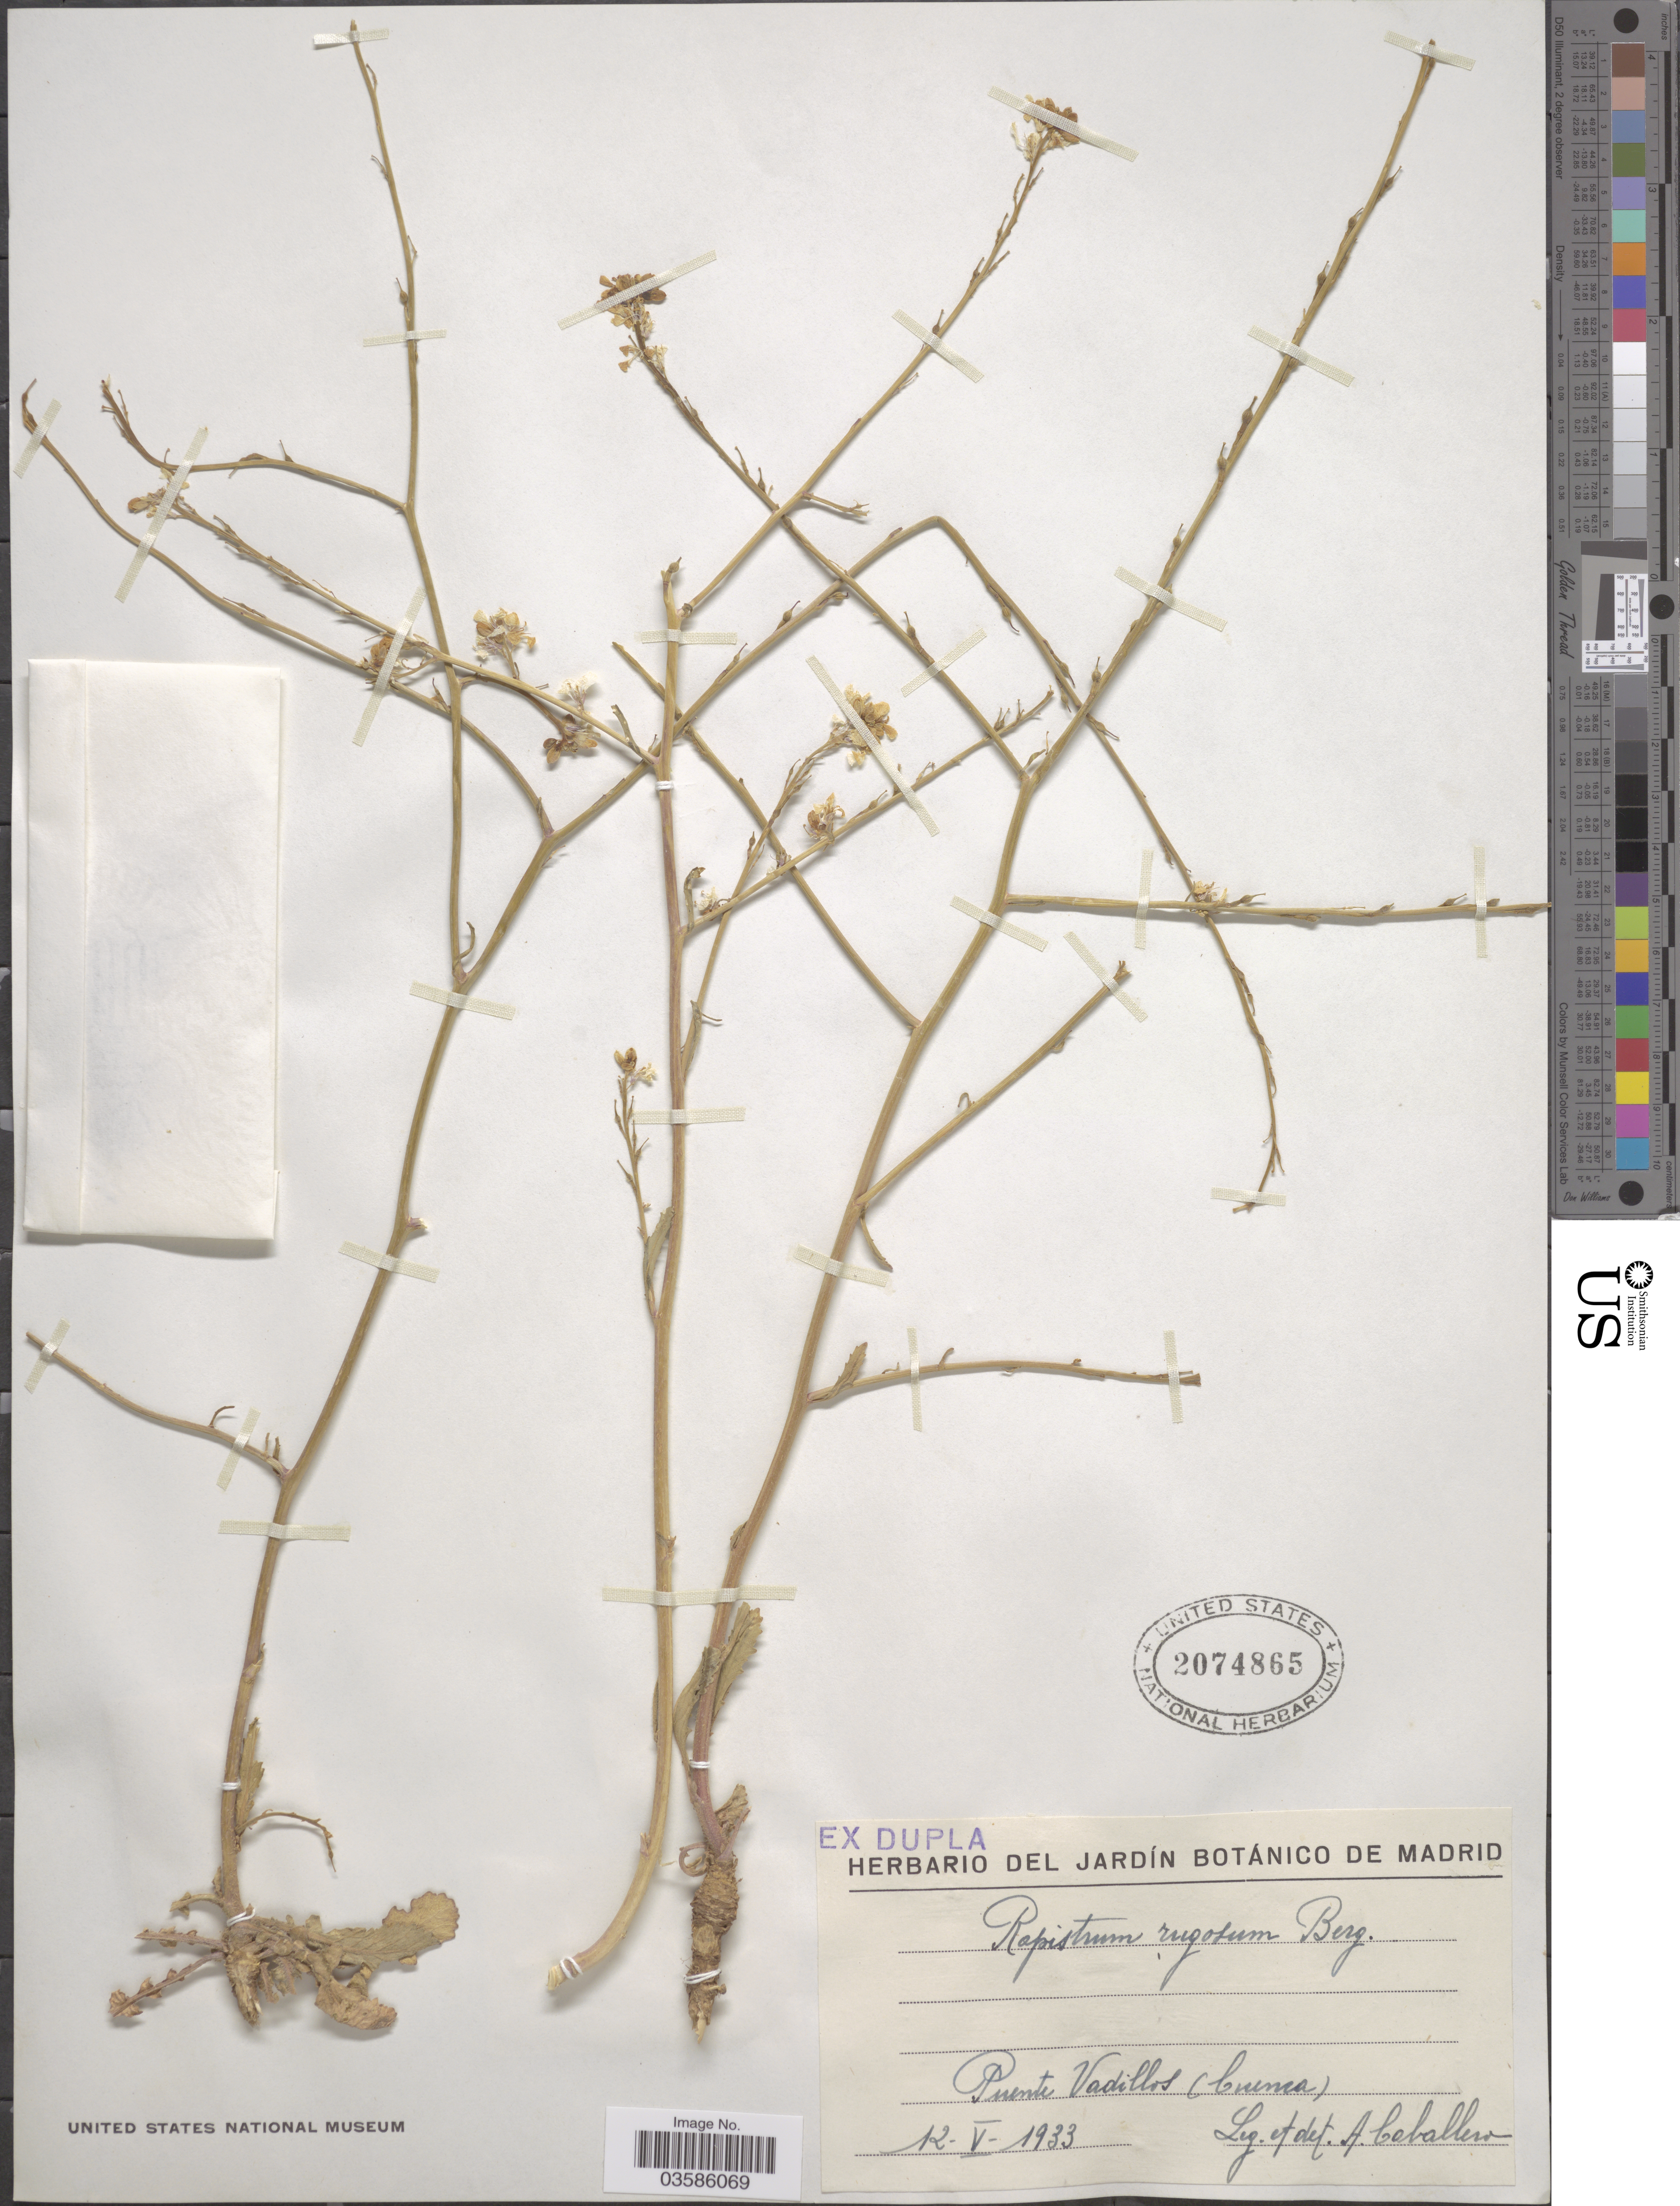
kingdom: Plantae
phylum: Tracheophyta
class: Magnoliopsida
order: Brassicales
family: Brassicaceae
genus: Rapistrum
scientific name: Rapistrum rugosum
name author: (L.) All.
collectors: A. Caballero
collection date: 1933-05-12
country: Spain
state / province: Madrid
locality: Puente Vadillos (Cuenca).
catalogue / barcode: US 2074865